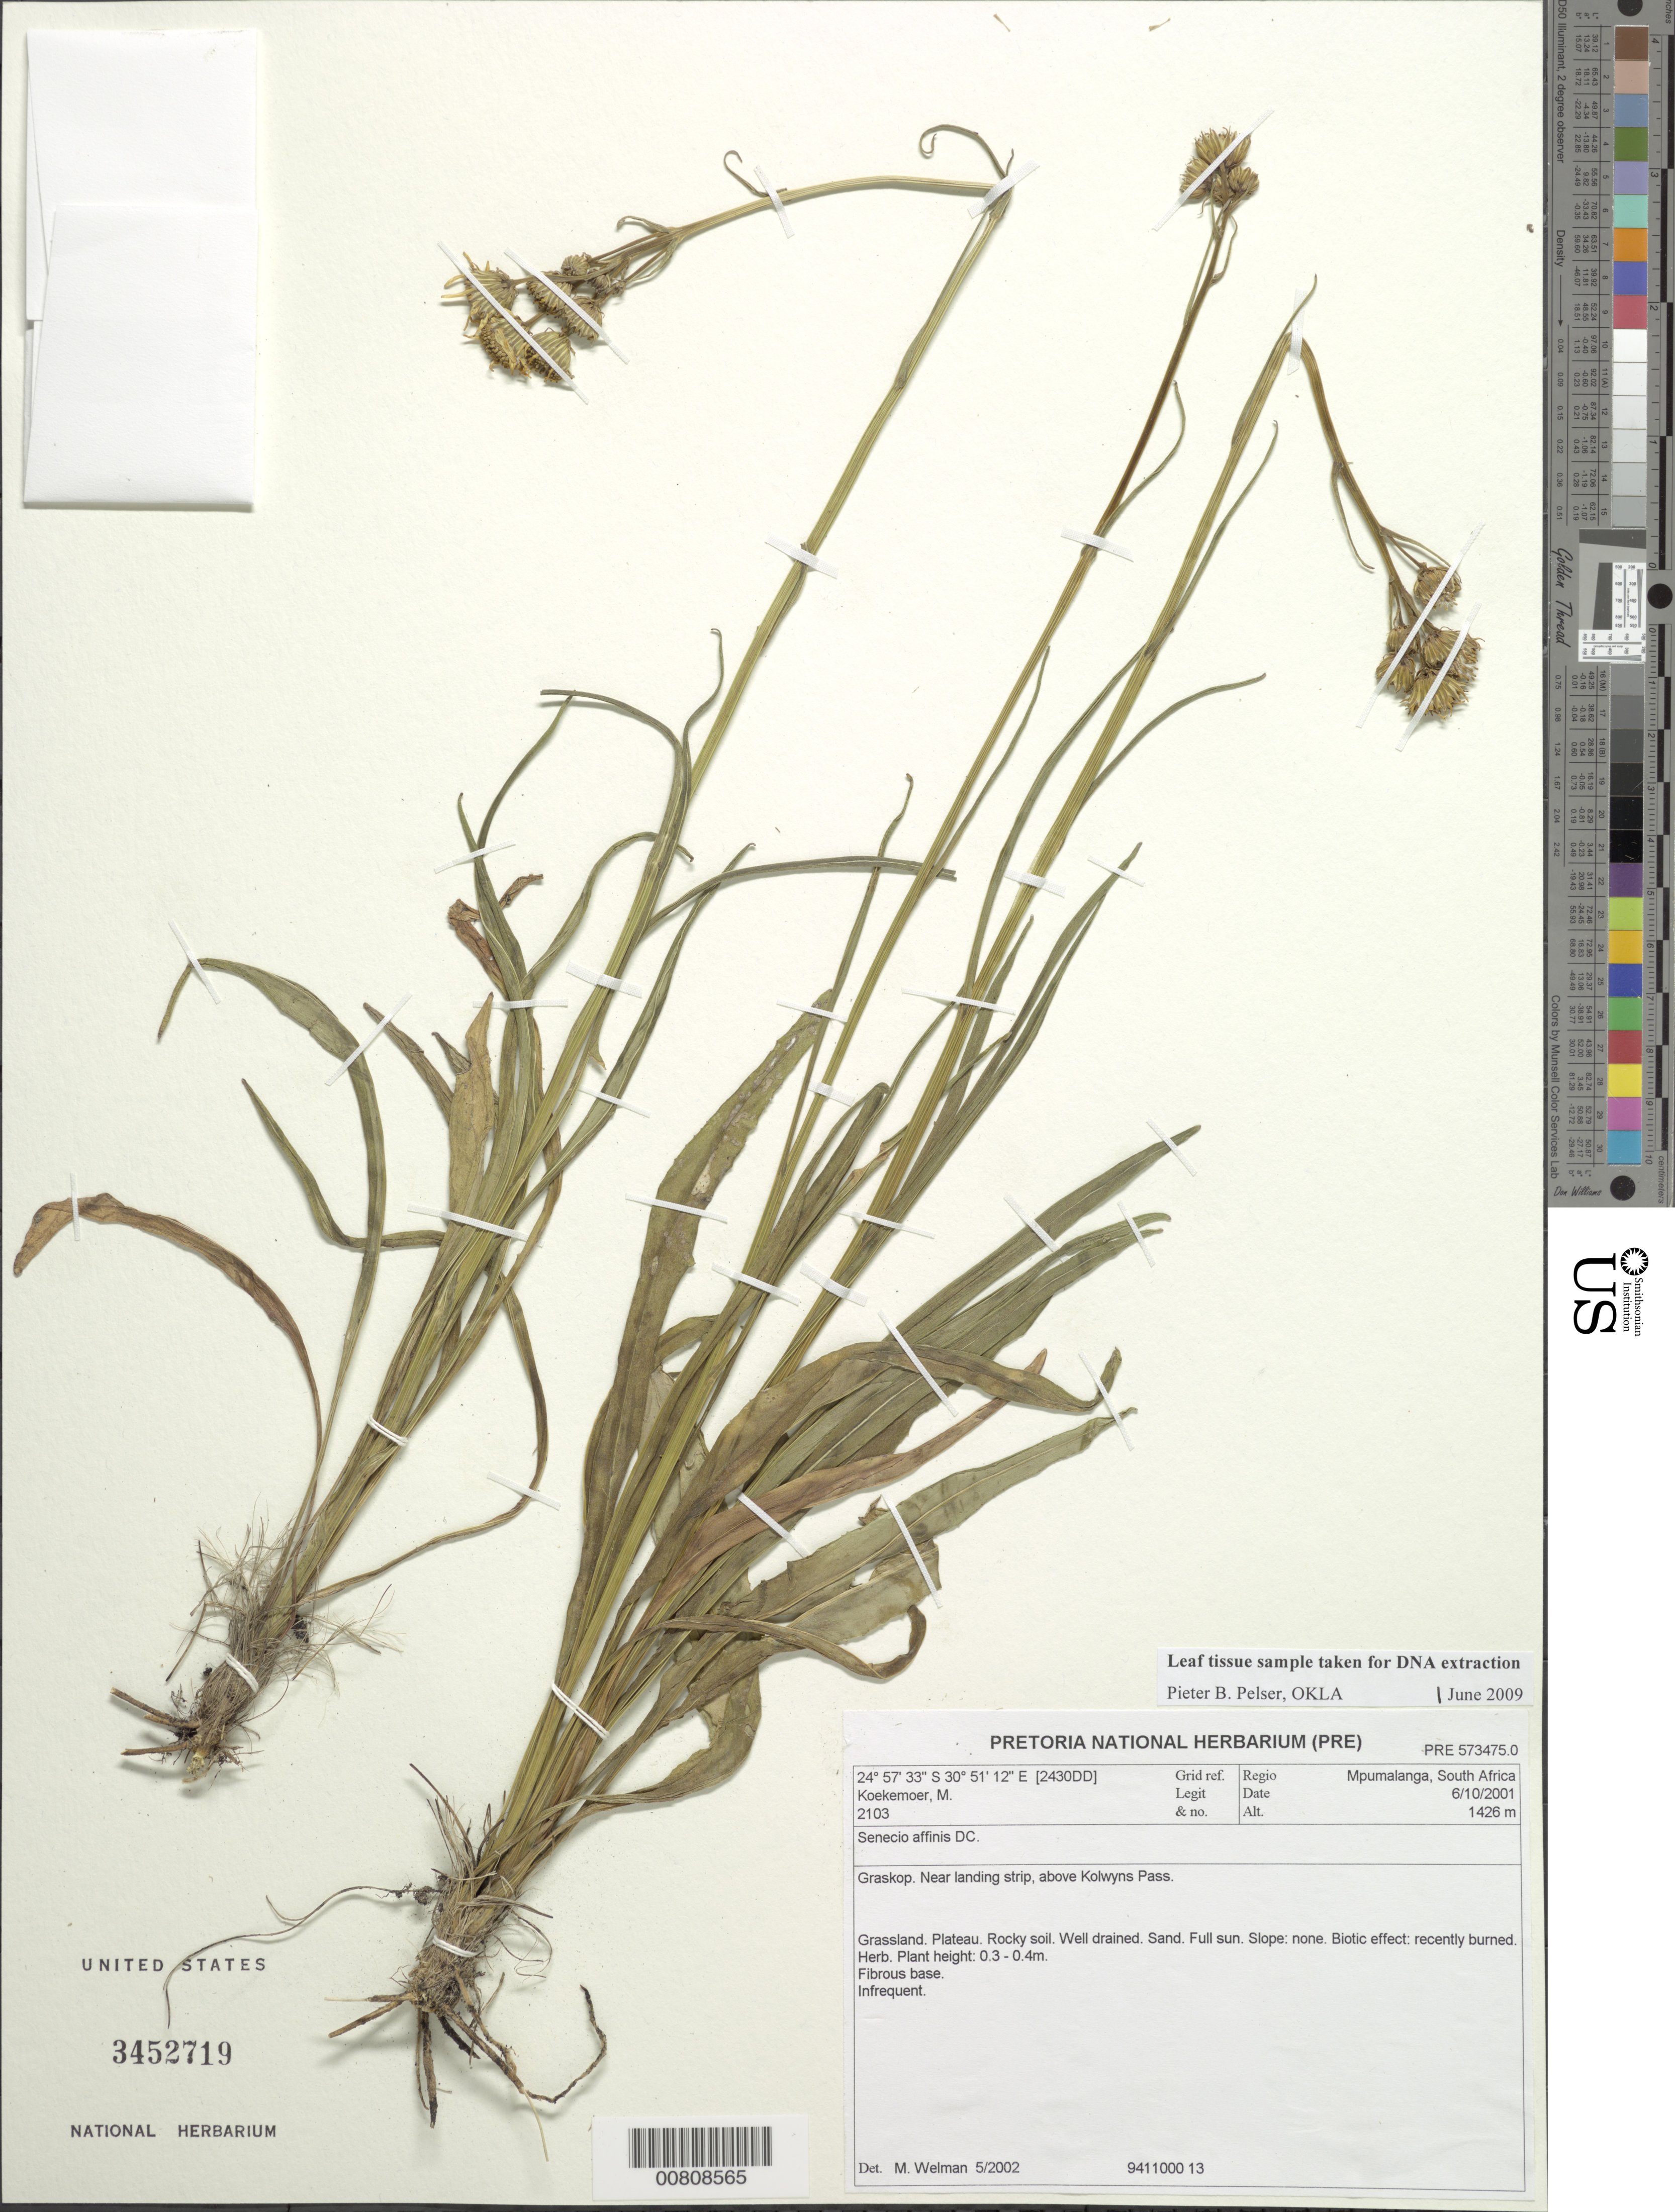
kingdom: Plantae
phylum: Tracheophyta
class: Magnoliopsida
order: Asterales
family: Asteraceae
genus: Senecio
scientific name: Senecio affinis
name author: DC.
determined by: Welman, M.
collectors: M. Koekemoer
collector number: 2103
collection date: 2001-10-06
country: South Africa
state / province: Mpumalanga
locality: Graskop, near landing strip, above Kolwyns Pass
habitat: Grassland, plateau, rocky soil, well-drained, sand, full sun, recently burned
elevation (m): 1426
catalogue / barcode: US 3452719